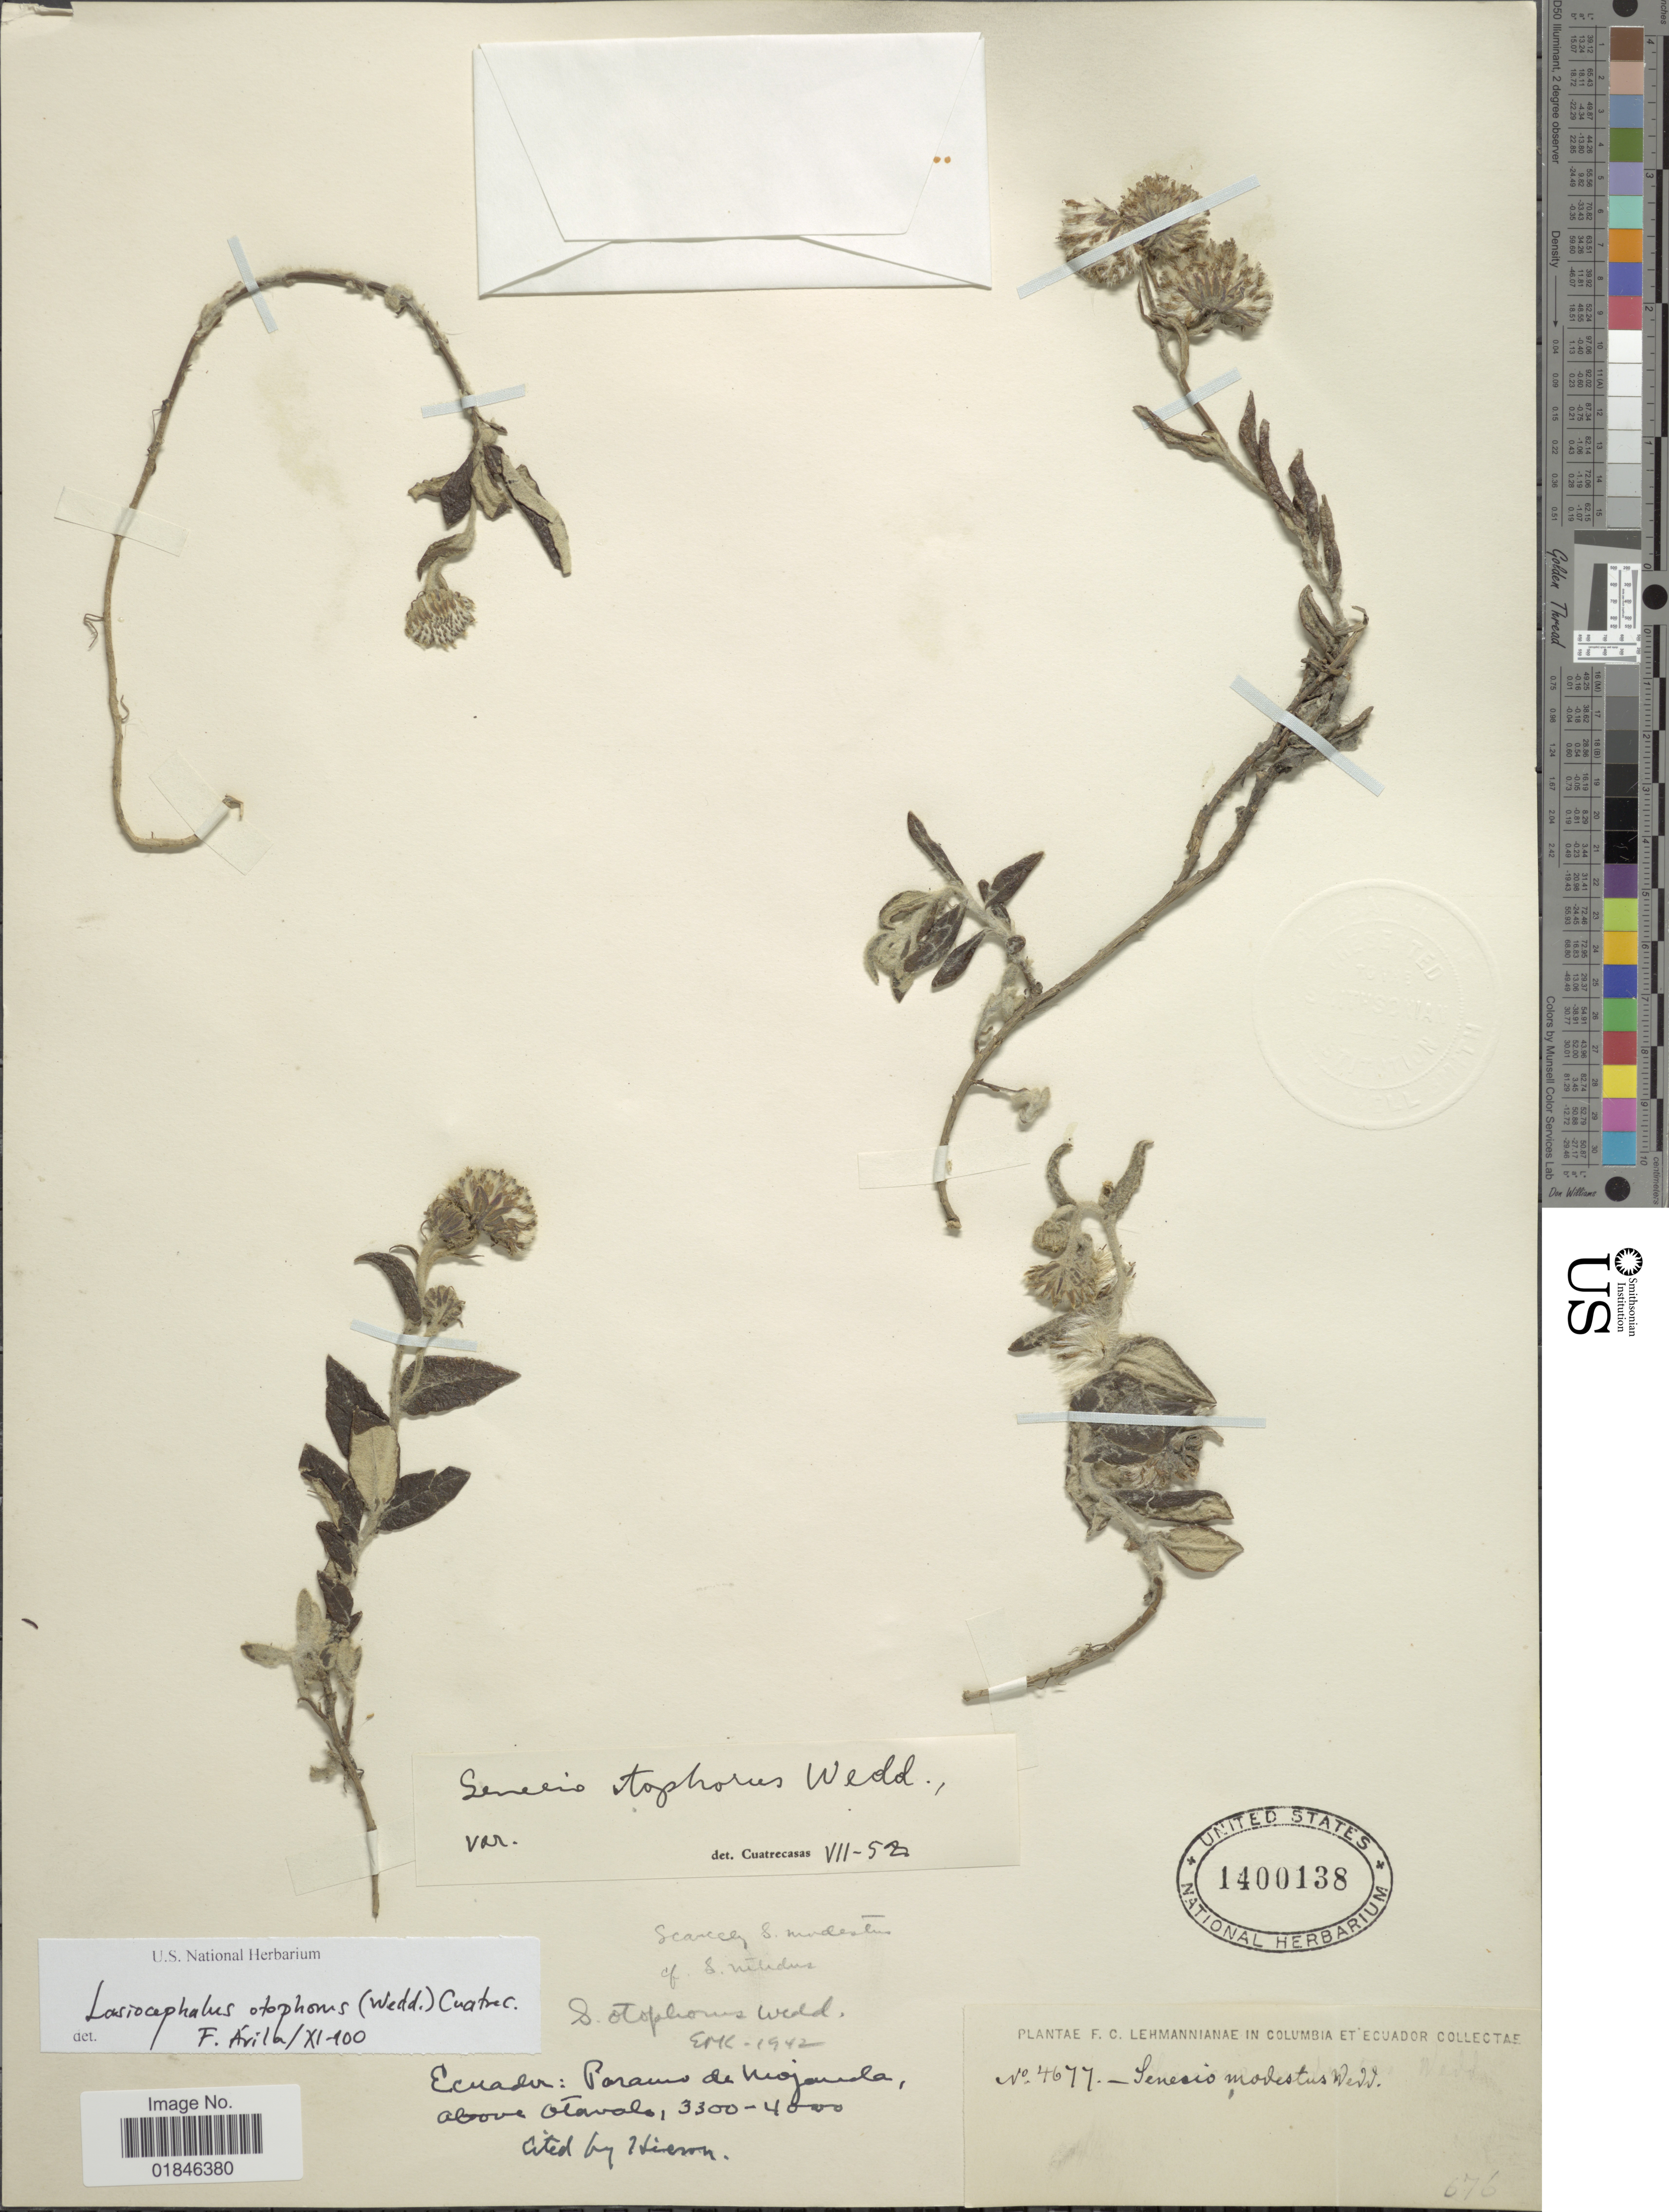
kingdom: Plantae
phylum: Tracheophyta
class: Magnoliopsida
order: Asterales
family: Asteraceae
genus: Senecio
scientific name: Senecio otophorus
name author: Wedd.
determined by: Salomon, Luciana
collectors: F. C. Lehmann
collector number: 4677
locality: In columbia et ecuador.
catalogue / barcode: US 1400138